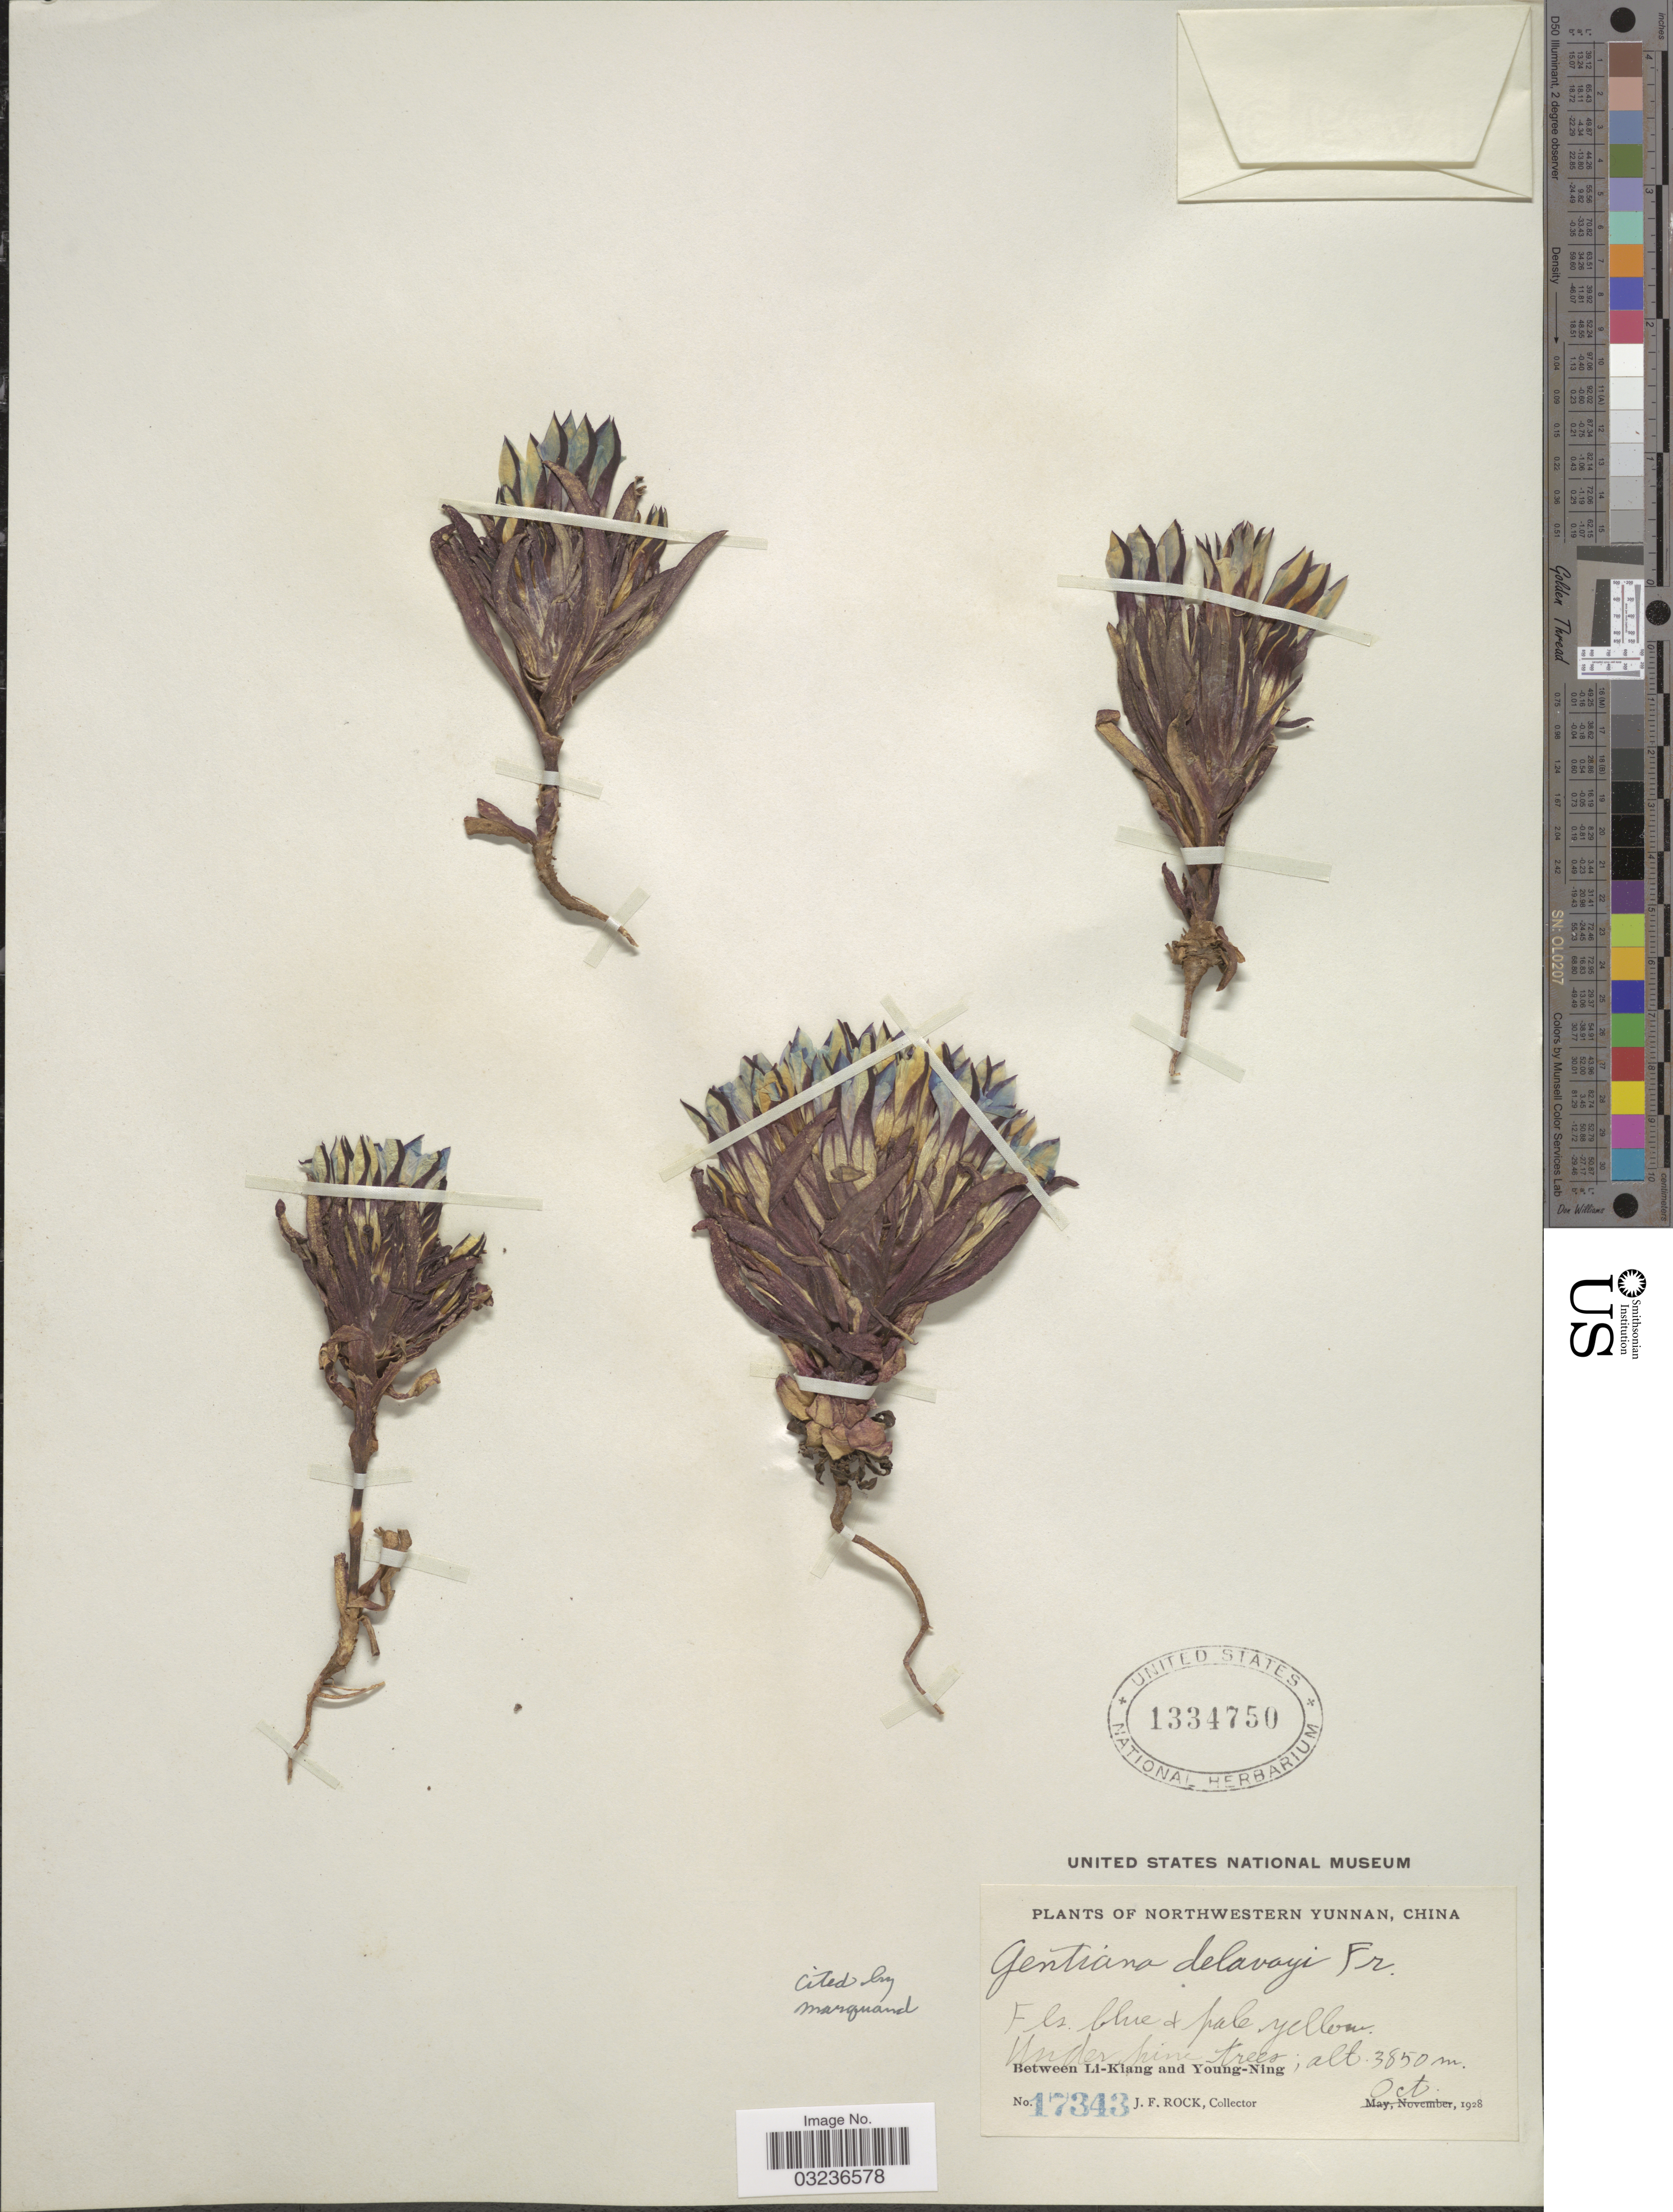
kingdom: Plantae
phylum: Tracheophyta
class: Magnoliopsida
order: Gentianales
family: Gentianaceae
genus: Gentiana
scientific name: Gentiana delavayi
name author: Franch.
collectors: J. Rock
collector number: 17343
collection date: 1928-10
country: China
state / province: Yunnan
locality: Northwestern Yunnan. Between Li-Kiang and Young-Ning.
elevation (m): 3850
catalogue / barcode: US 1334750